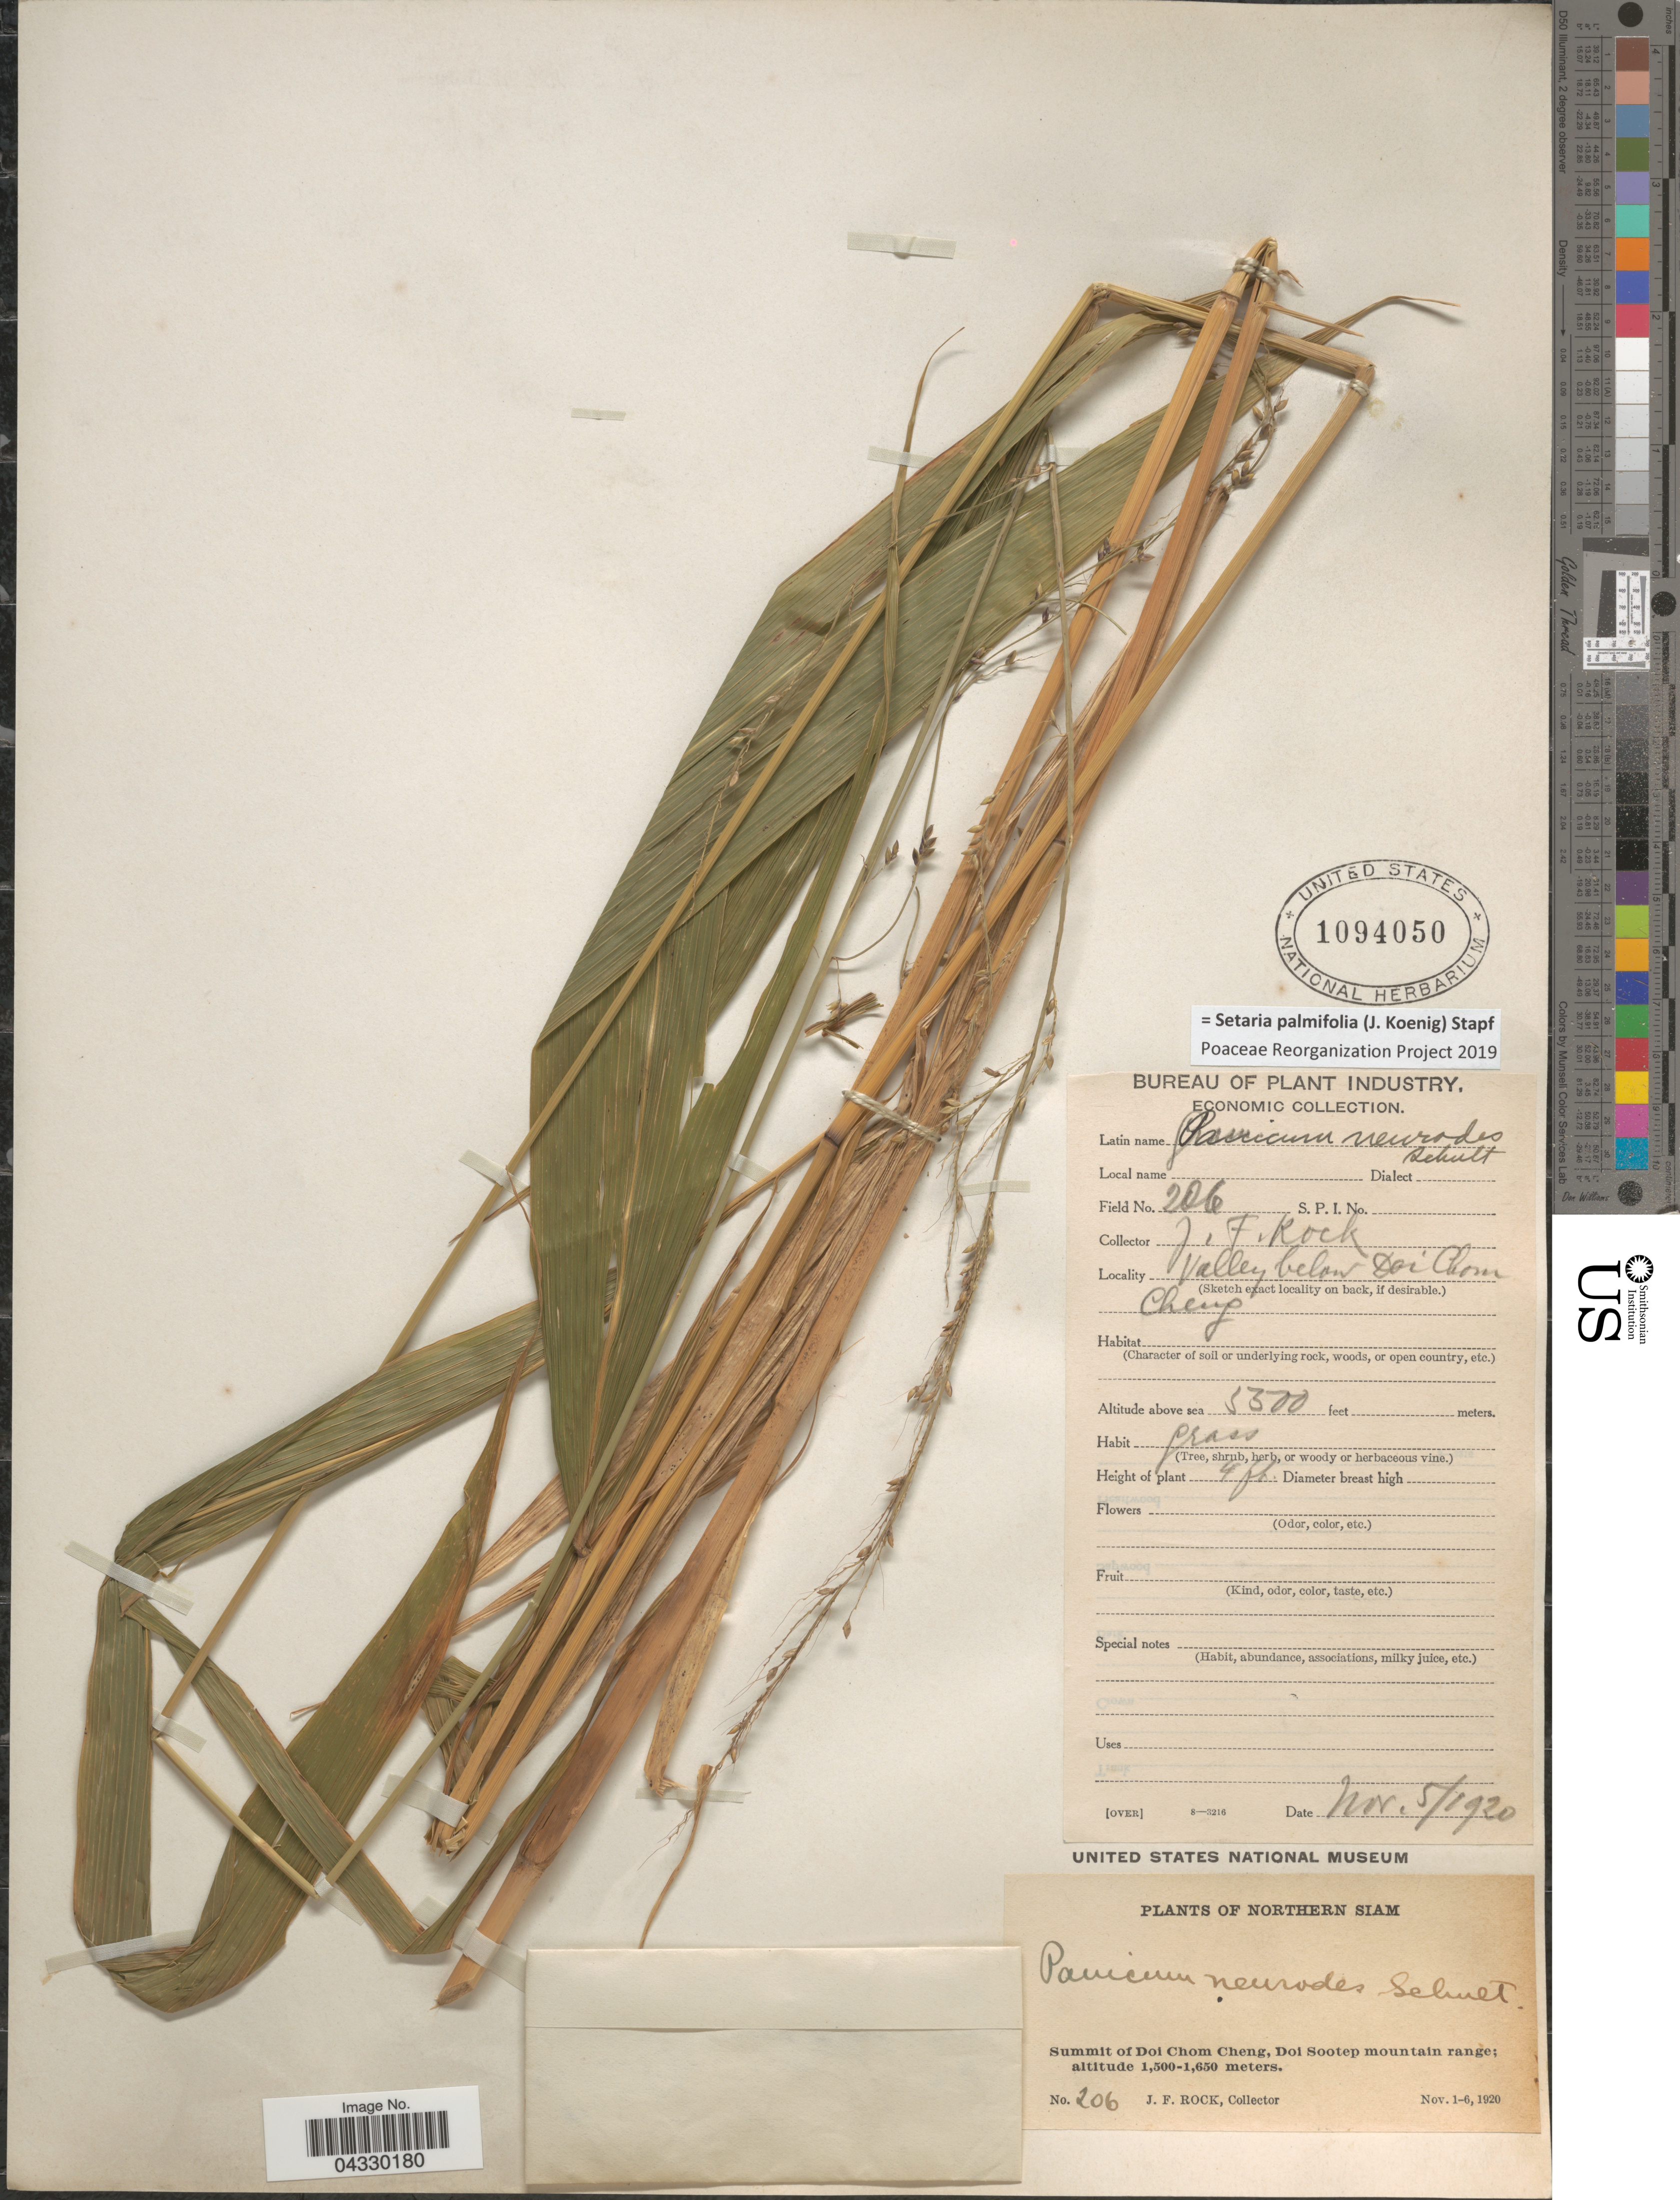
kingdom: Plantae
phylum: Tracheophyta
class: Liliopsida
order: Poales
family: Poaceae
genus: Setaria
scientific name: Setaria palmifolia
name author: (J. Koenig) Stapf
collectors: J. Rock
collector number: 206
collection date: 1920-11-05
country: Thailand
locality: Northern Siam. Summit of Doi Chom Cheng, Doi Sootep mountain range.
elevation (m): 1500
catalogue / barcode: US 1094050